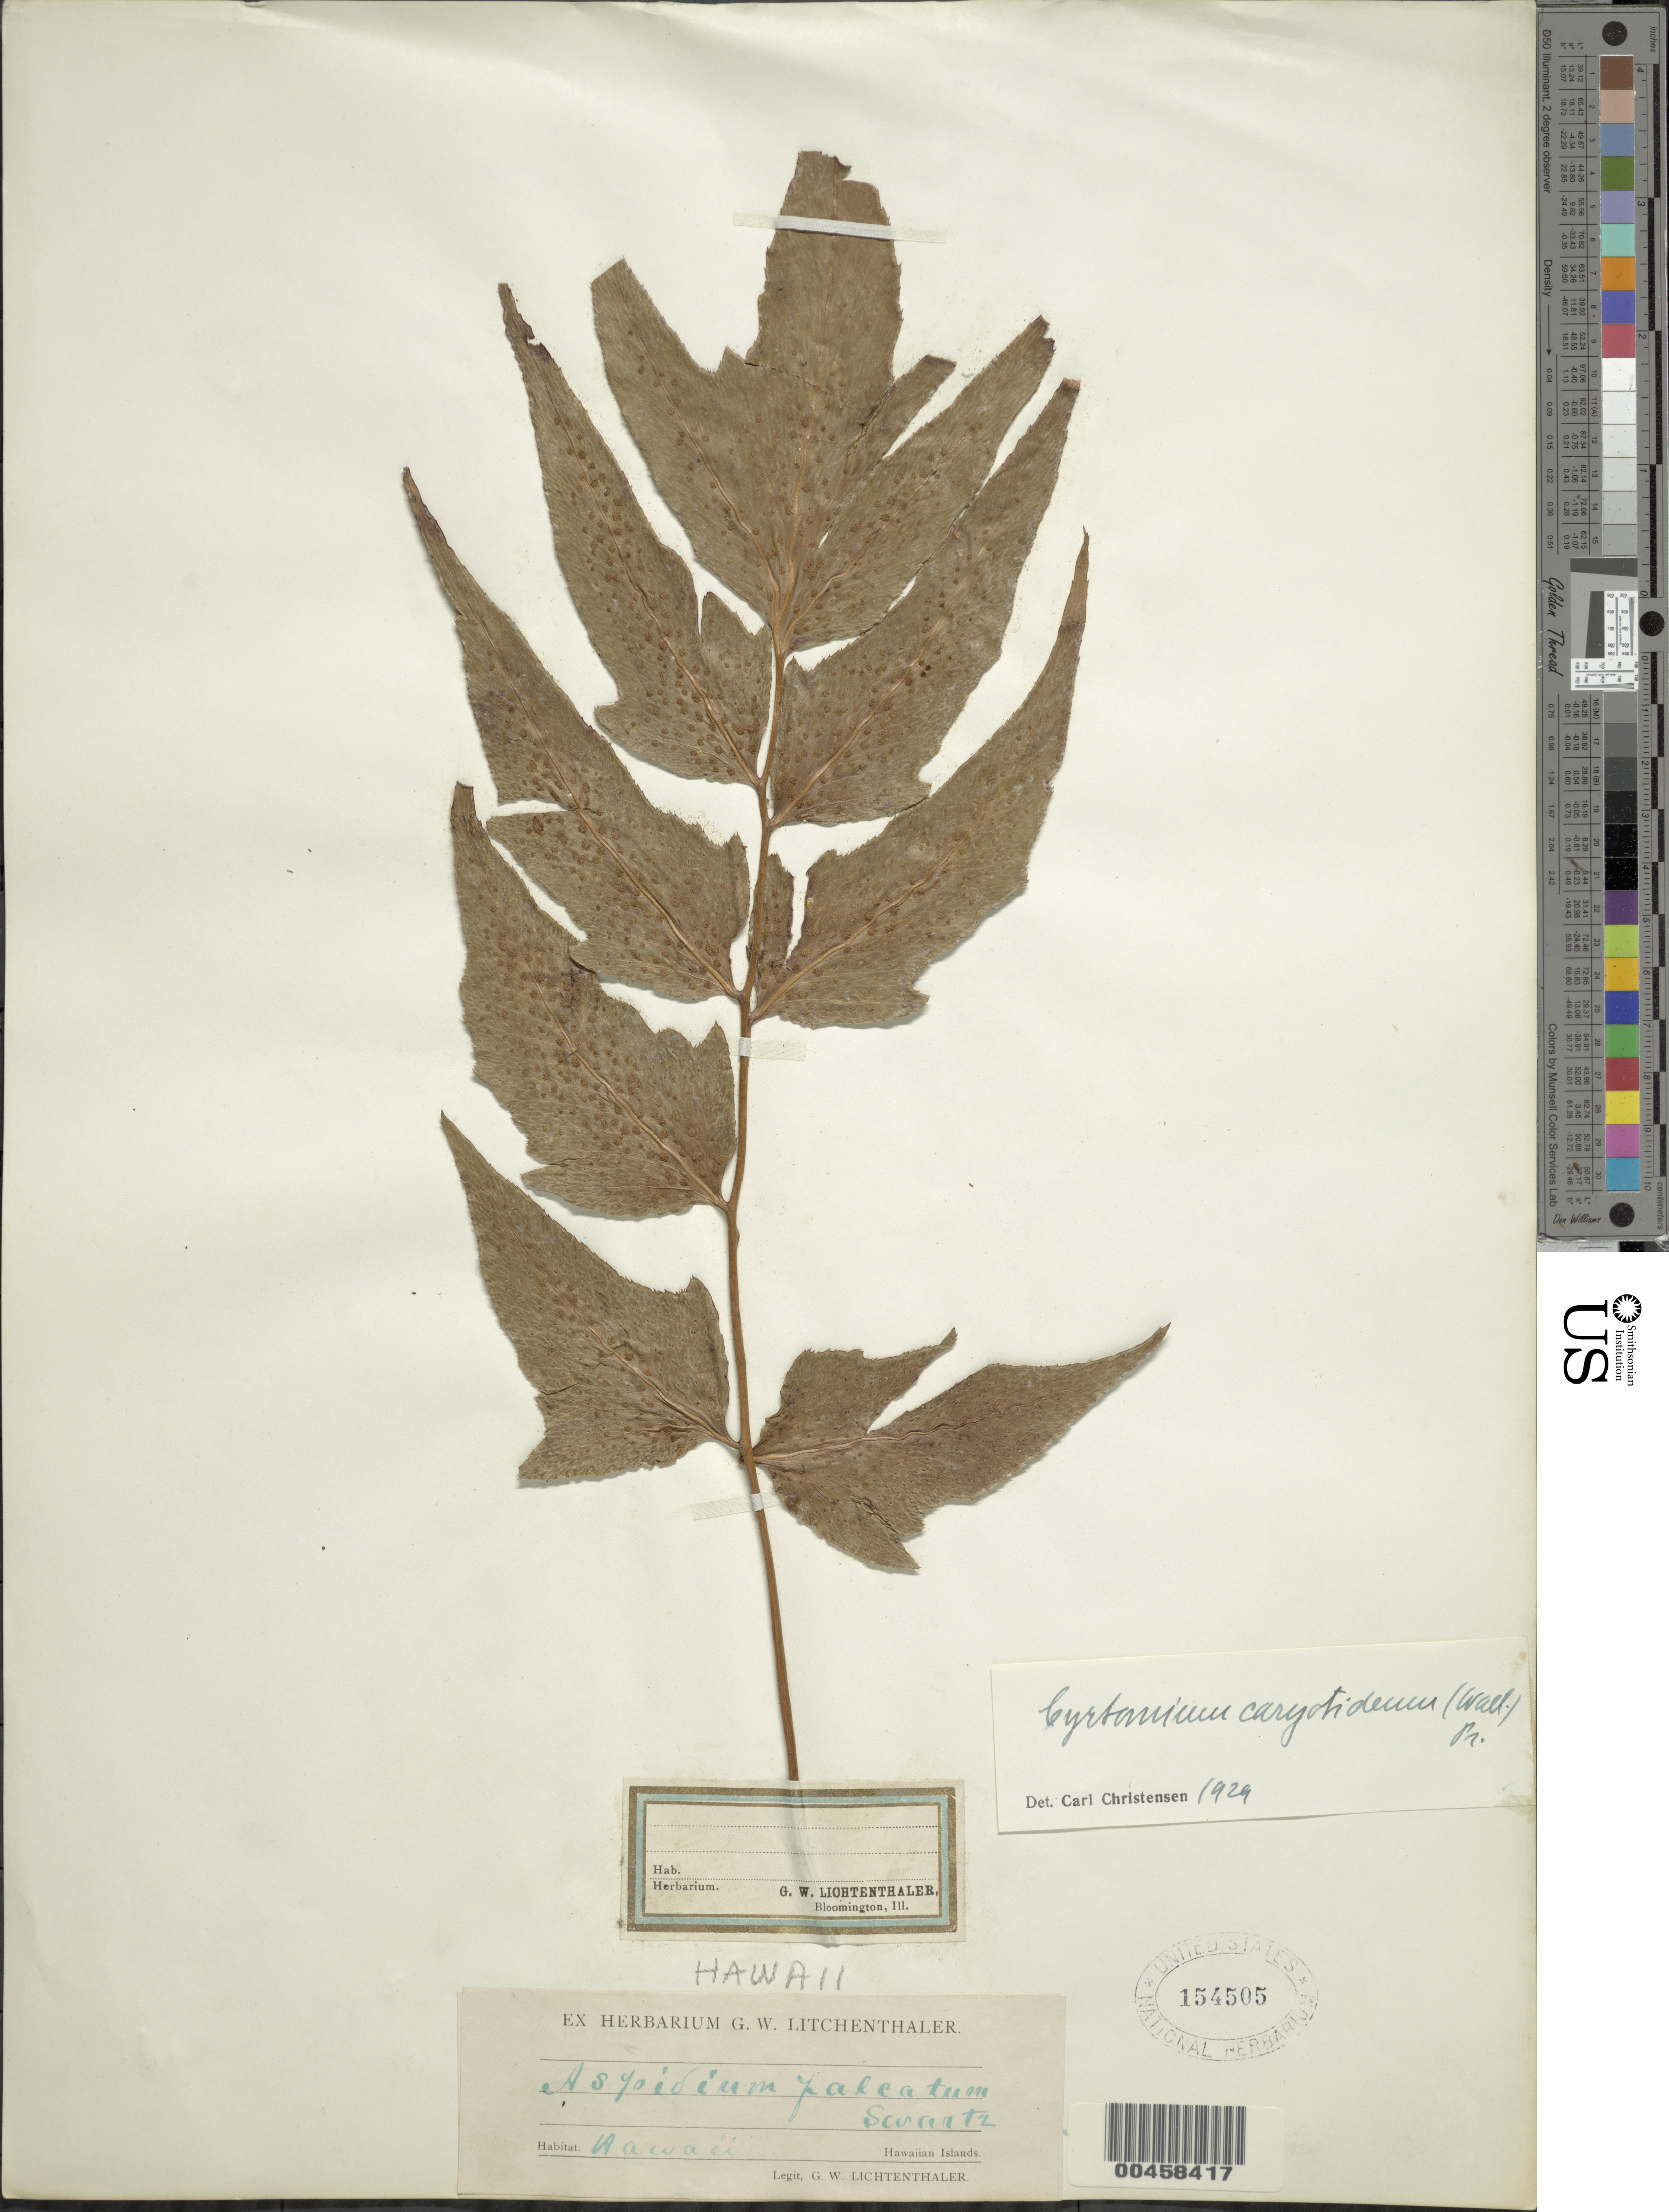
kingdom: Plantae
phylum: Tracheophyta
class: Polypodiopsida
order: Polypodiales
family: Dryopteridaceae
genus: Cyrtomium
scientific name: Cyrtomium caryotideum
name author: (Wall. ex Hook. & Grev.) C. Presl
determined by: Christensen, C.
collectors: G. Lichtenthaler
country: United States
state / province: Hawaii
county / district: Kauai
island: Kaua'i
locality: Hawaiian Islands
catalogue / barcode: US 154505